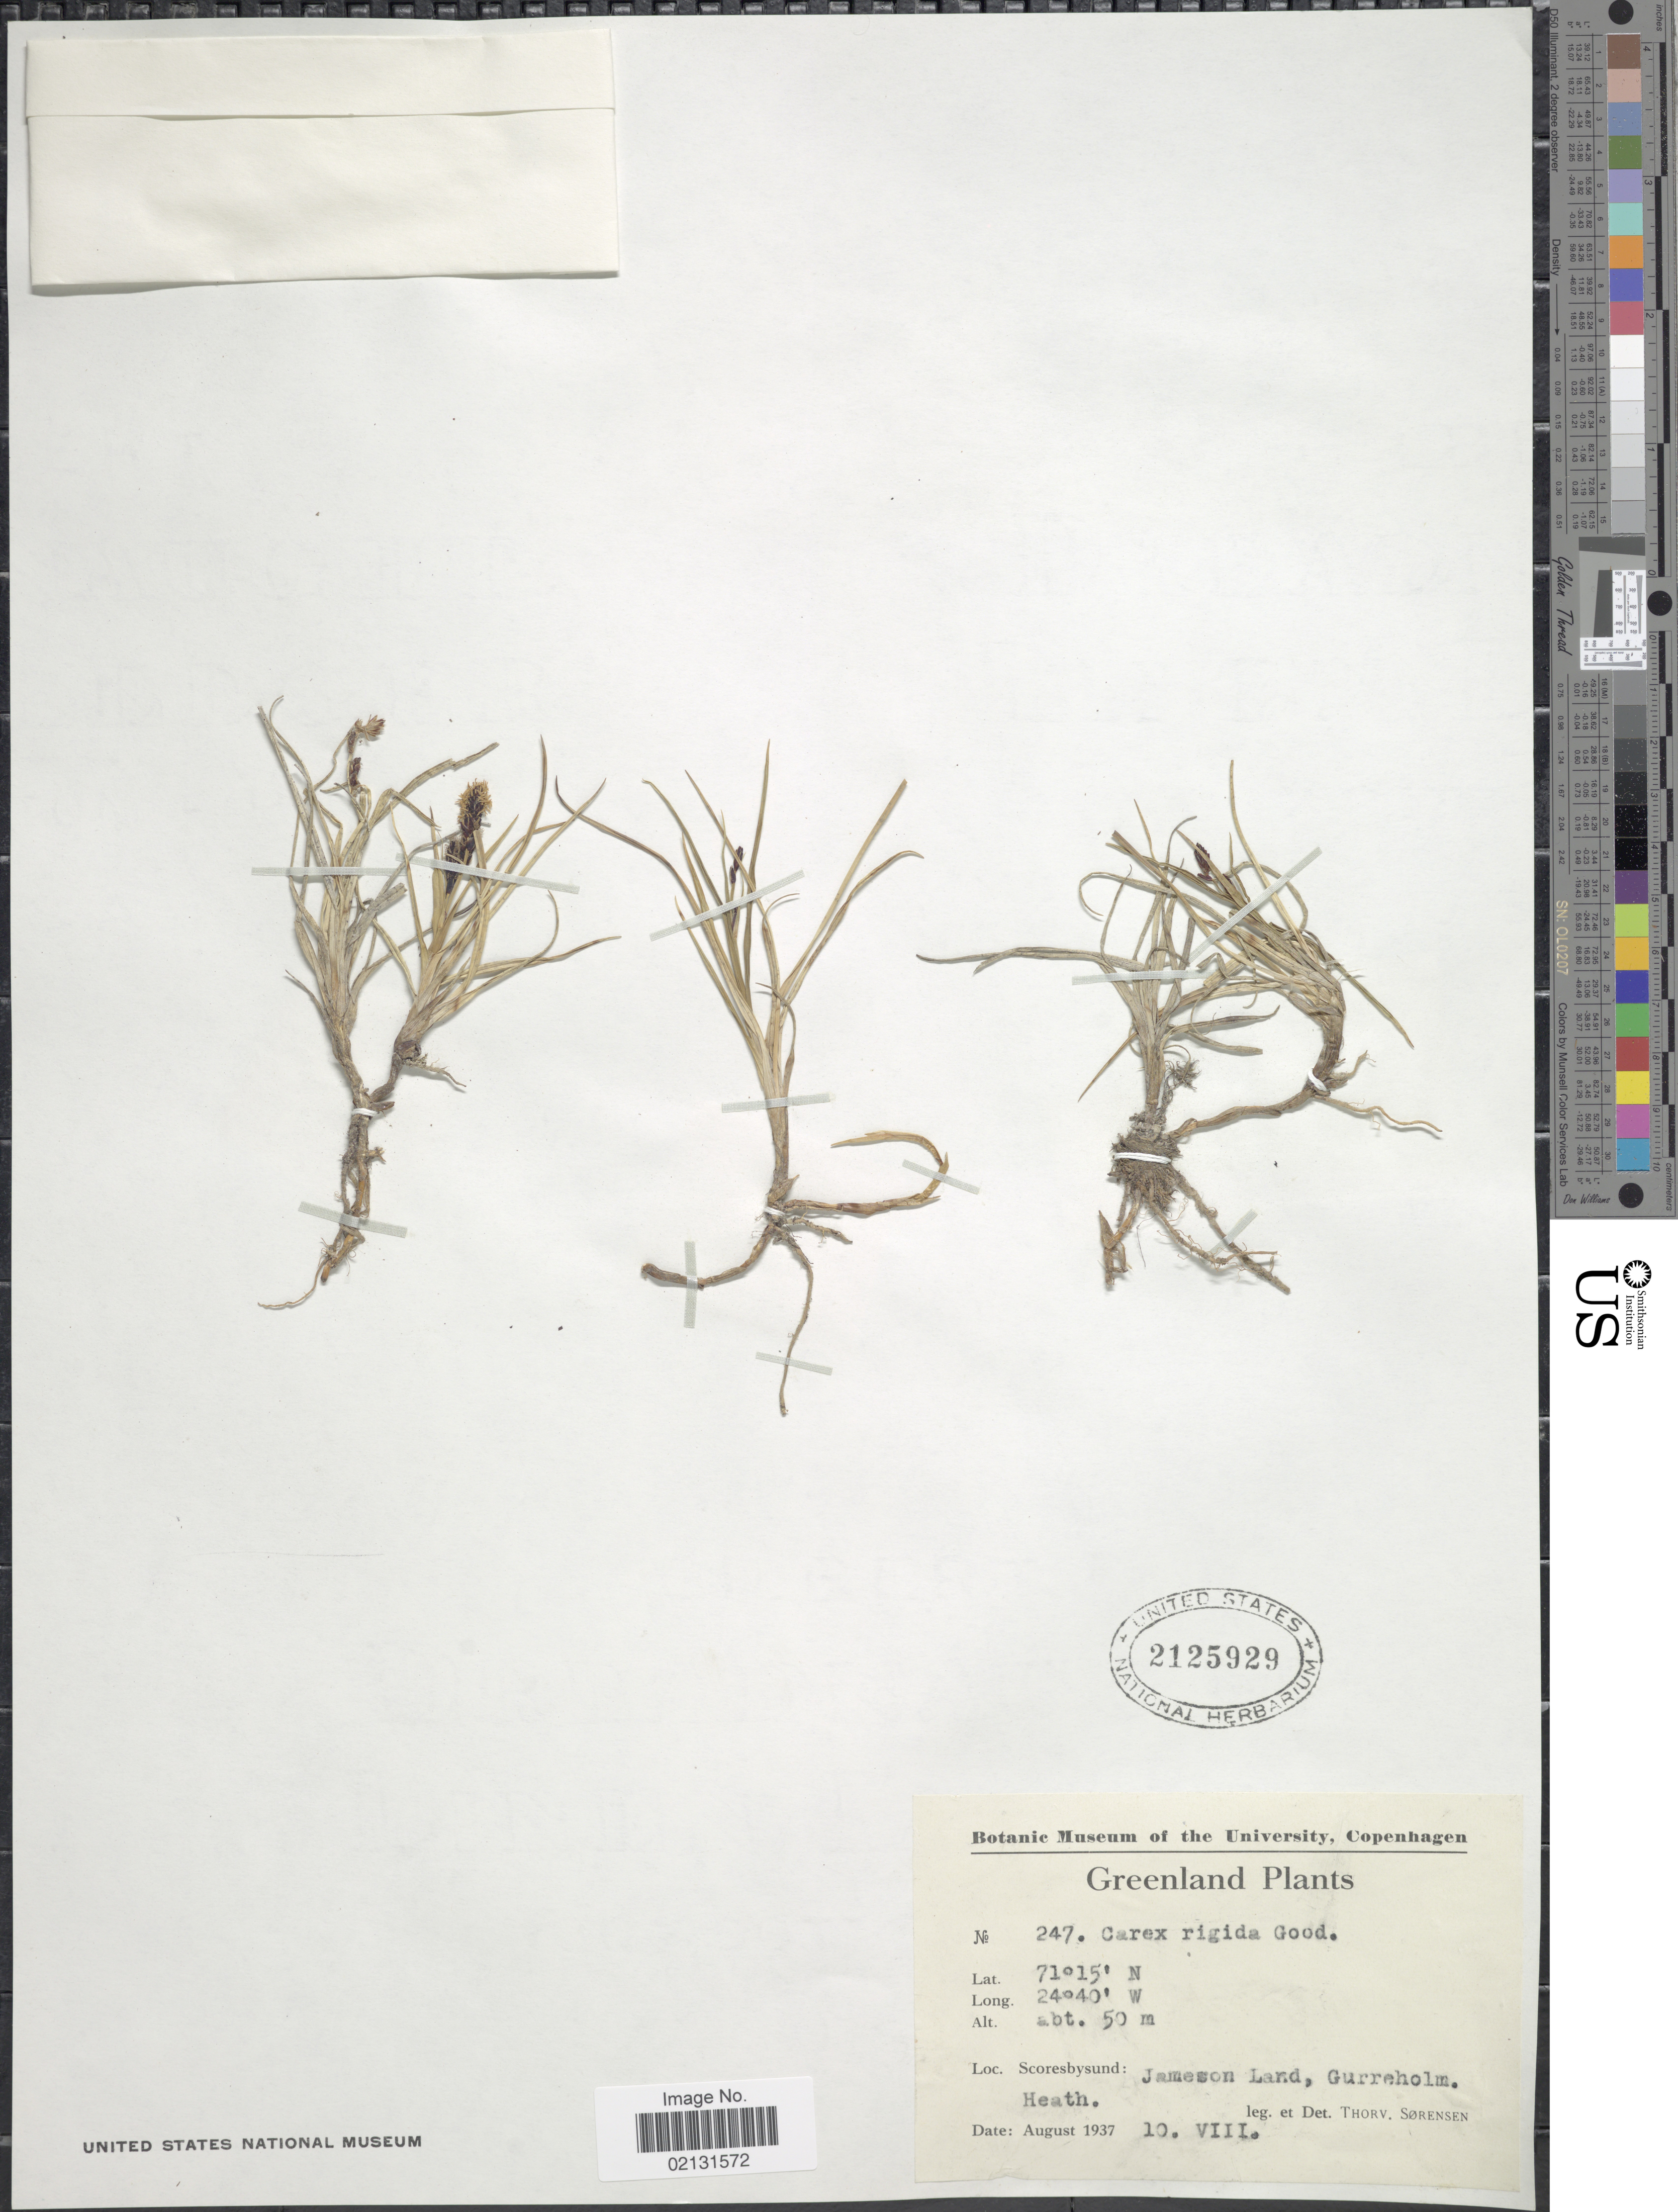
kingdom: Plantae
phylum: Tracheophyta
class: Liliopsida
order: Poales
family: Cyperaceae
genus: Carex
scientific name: Carex bigelowii subsp. bigelowii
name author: Torr. ex Schwein.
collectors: T. Sorensen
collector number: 247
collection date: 1937-08-10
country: Greenland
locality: Scoresbysund: Jameson Land, Gurreholm Heath.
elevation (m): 50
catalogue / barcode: US 2125929